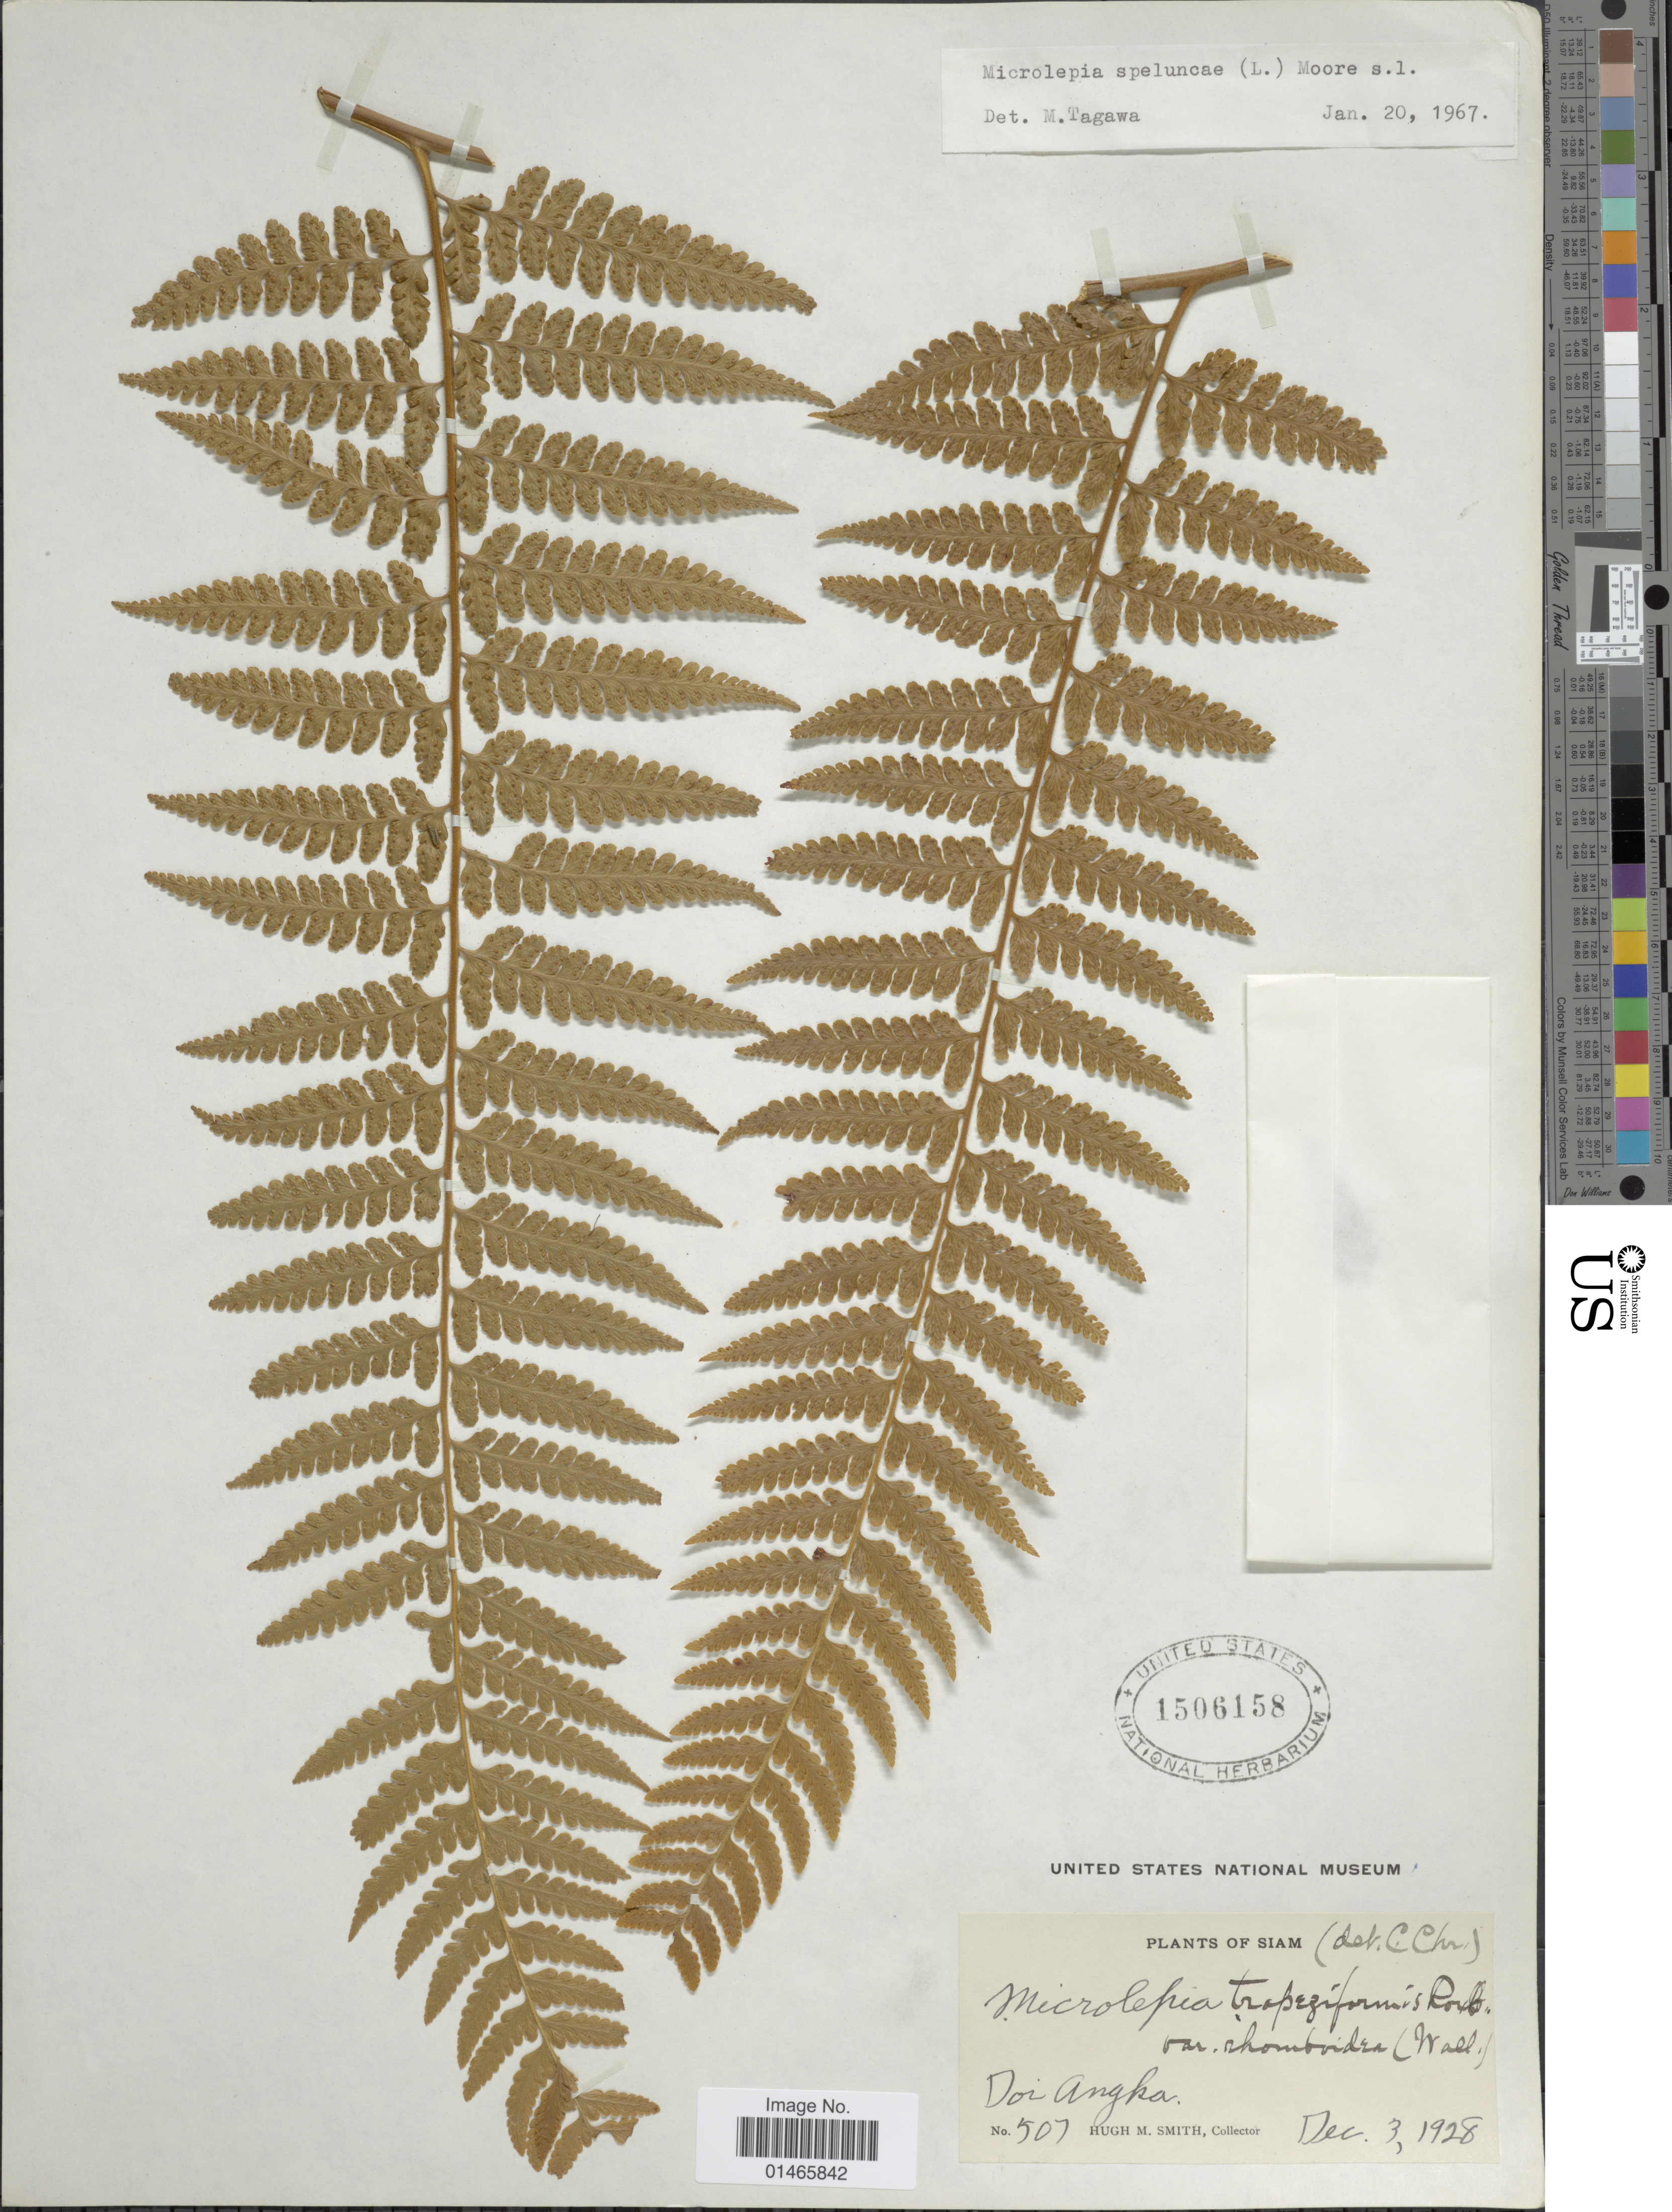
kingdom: Plantae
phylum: Tracheophyta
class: Polypodiopsida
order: Polypodiales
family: Dennstaedtiaceae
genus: Microlepia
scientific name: Microlepia speluncae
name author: (L.) T. Moore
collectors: H. M. Smith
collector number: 507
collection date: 1928-12-03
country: Thailand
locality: Siam, Doi Angka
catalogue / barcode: US 1506158